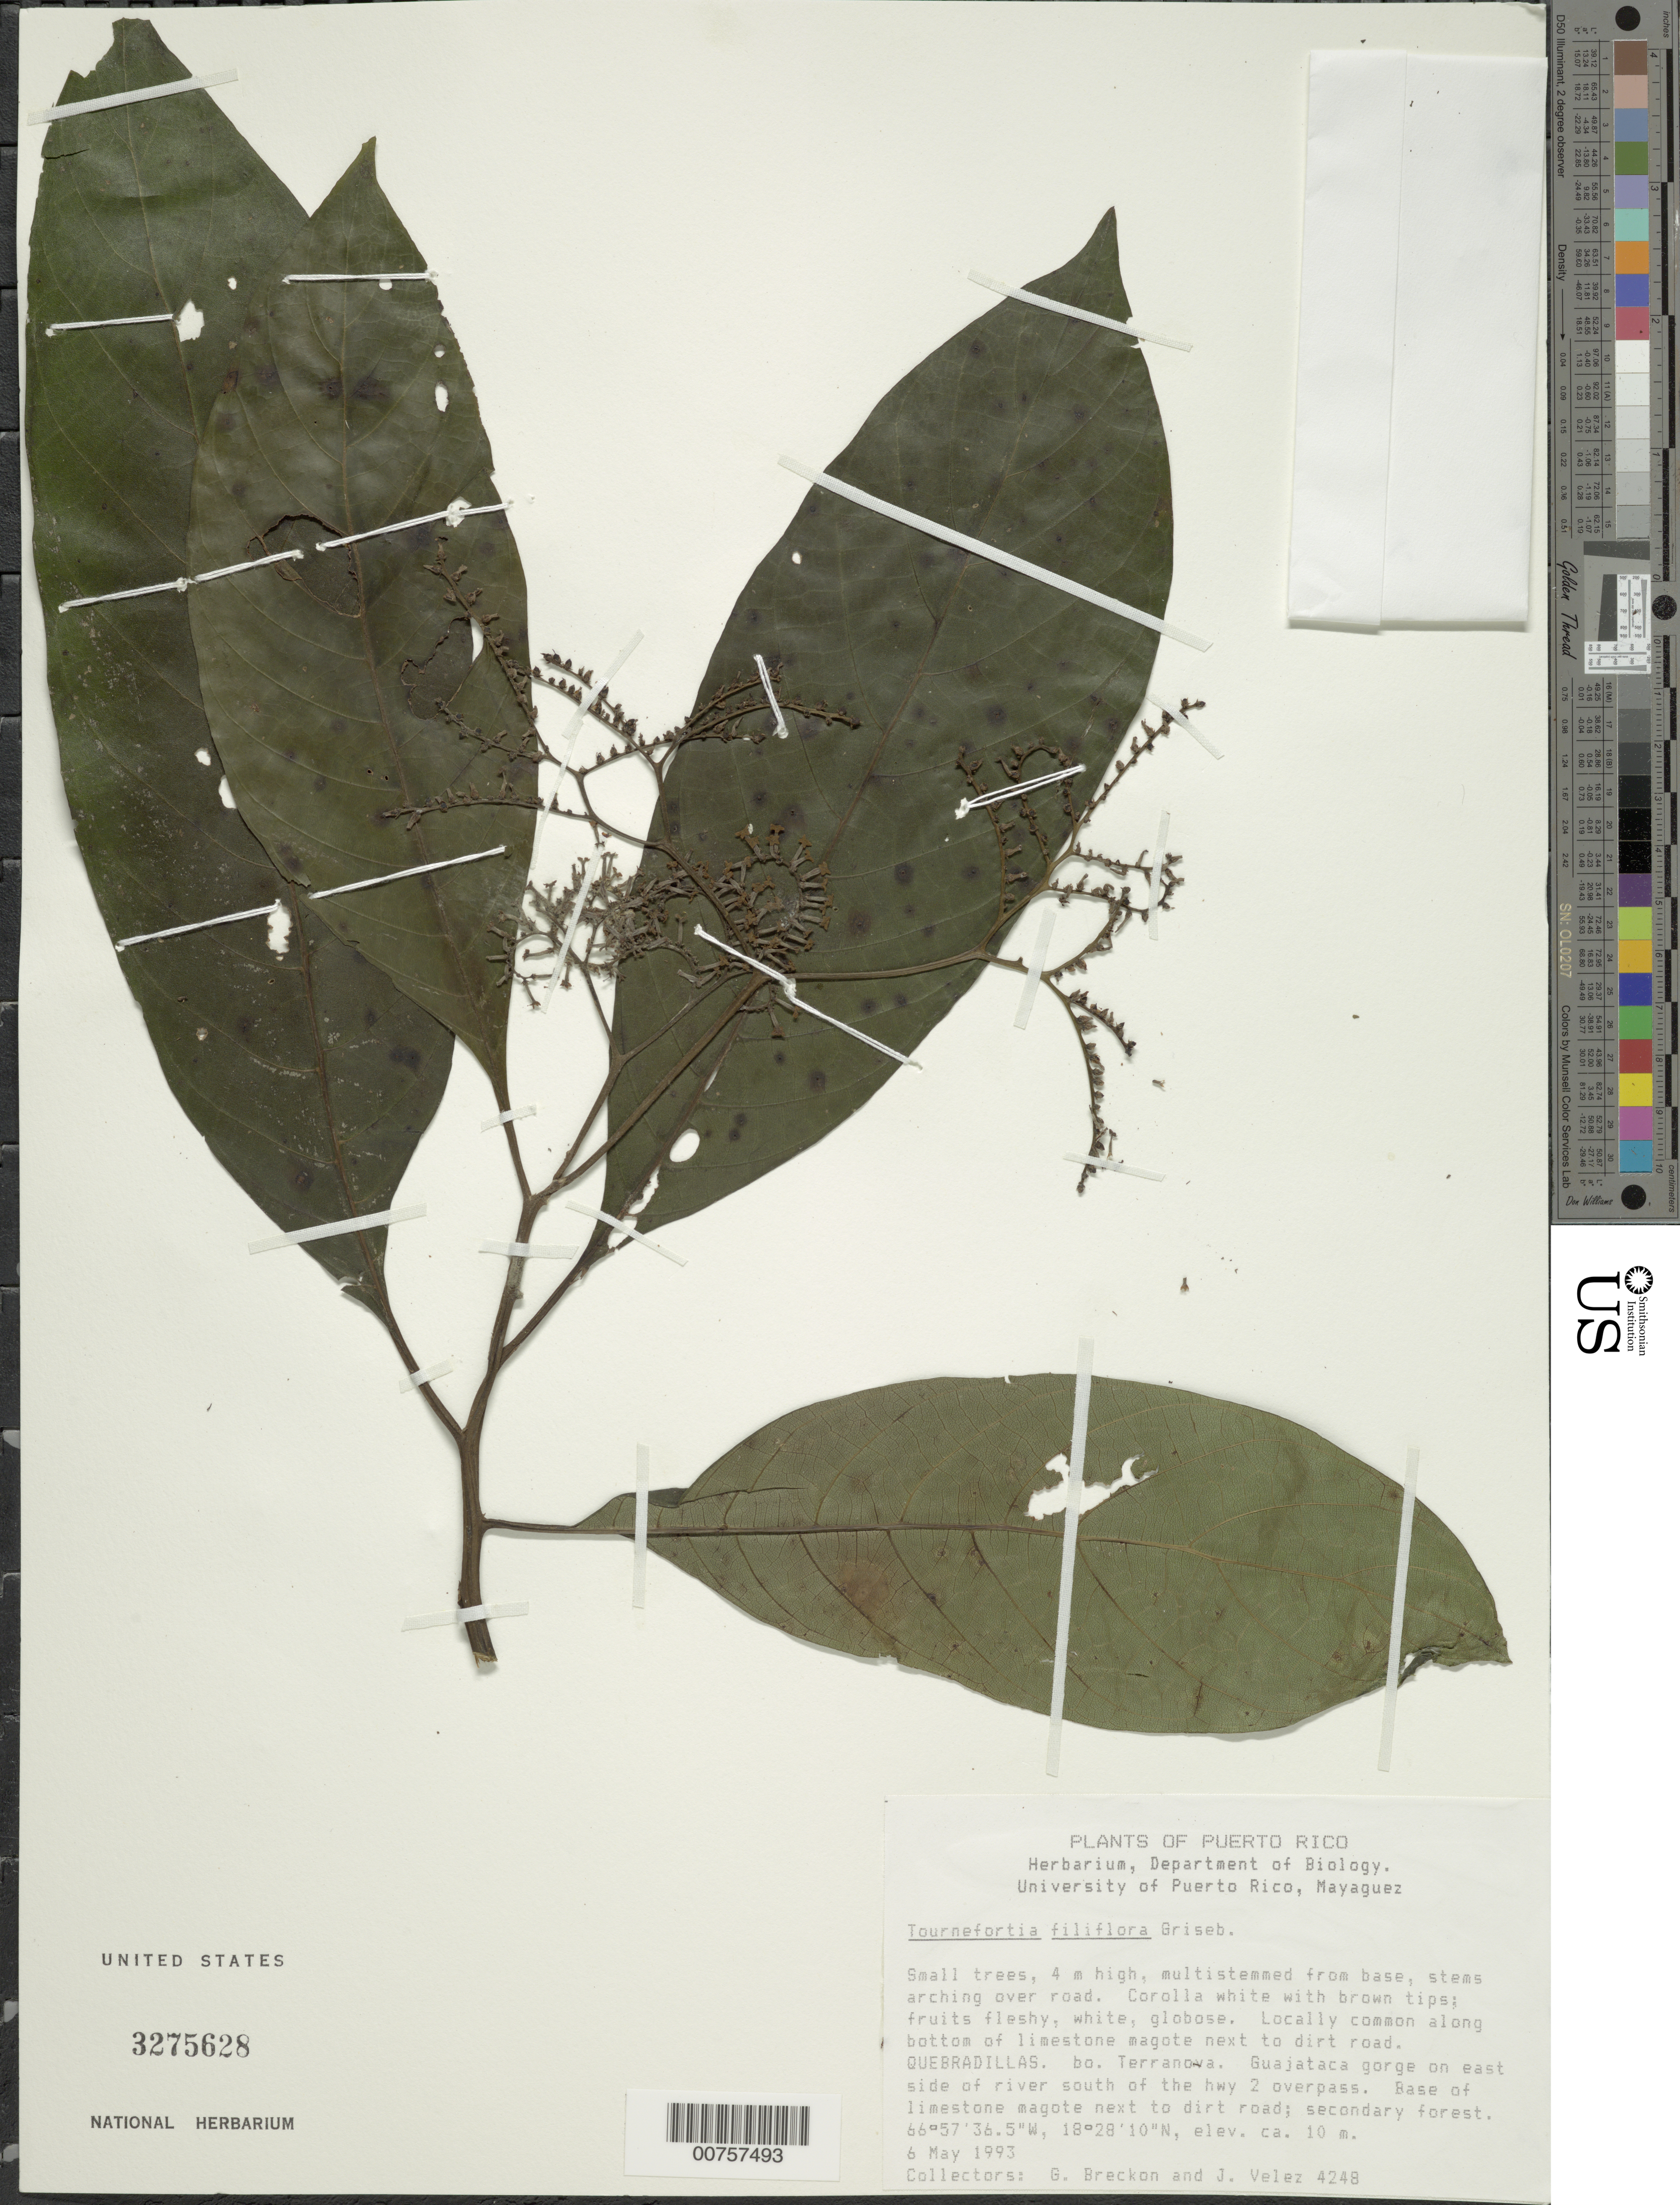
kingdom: Plantae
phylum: Tracheophyta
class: Magnoliopsida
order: Boraginales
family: Heliotropiaceae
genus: Tournefortia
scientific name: Tournefortia filiflora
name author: Griseb.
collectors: G. J. Breckon & J. Vélez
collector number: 4248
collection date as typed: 06 May 1993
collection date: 1993-05-06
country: Puerto Rico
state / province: Quebradillas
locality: Quebradillas: Bo. Terranova; Guajataca gorge on E side of river S of the hwy 2 overpass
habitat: Base of limestone mogote next to dirt road; secondary forest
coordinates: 18.46944444, -66.96013889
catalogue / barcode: US 3275628